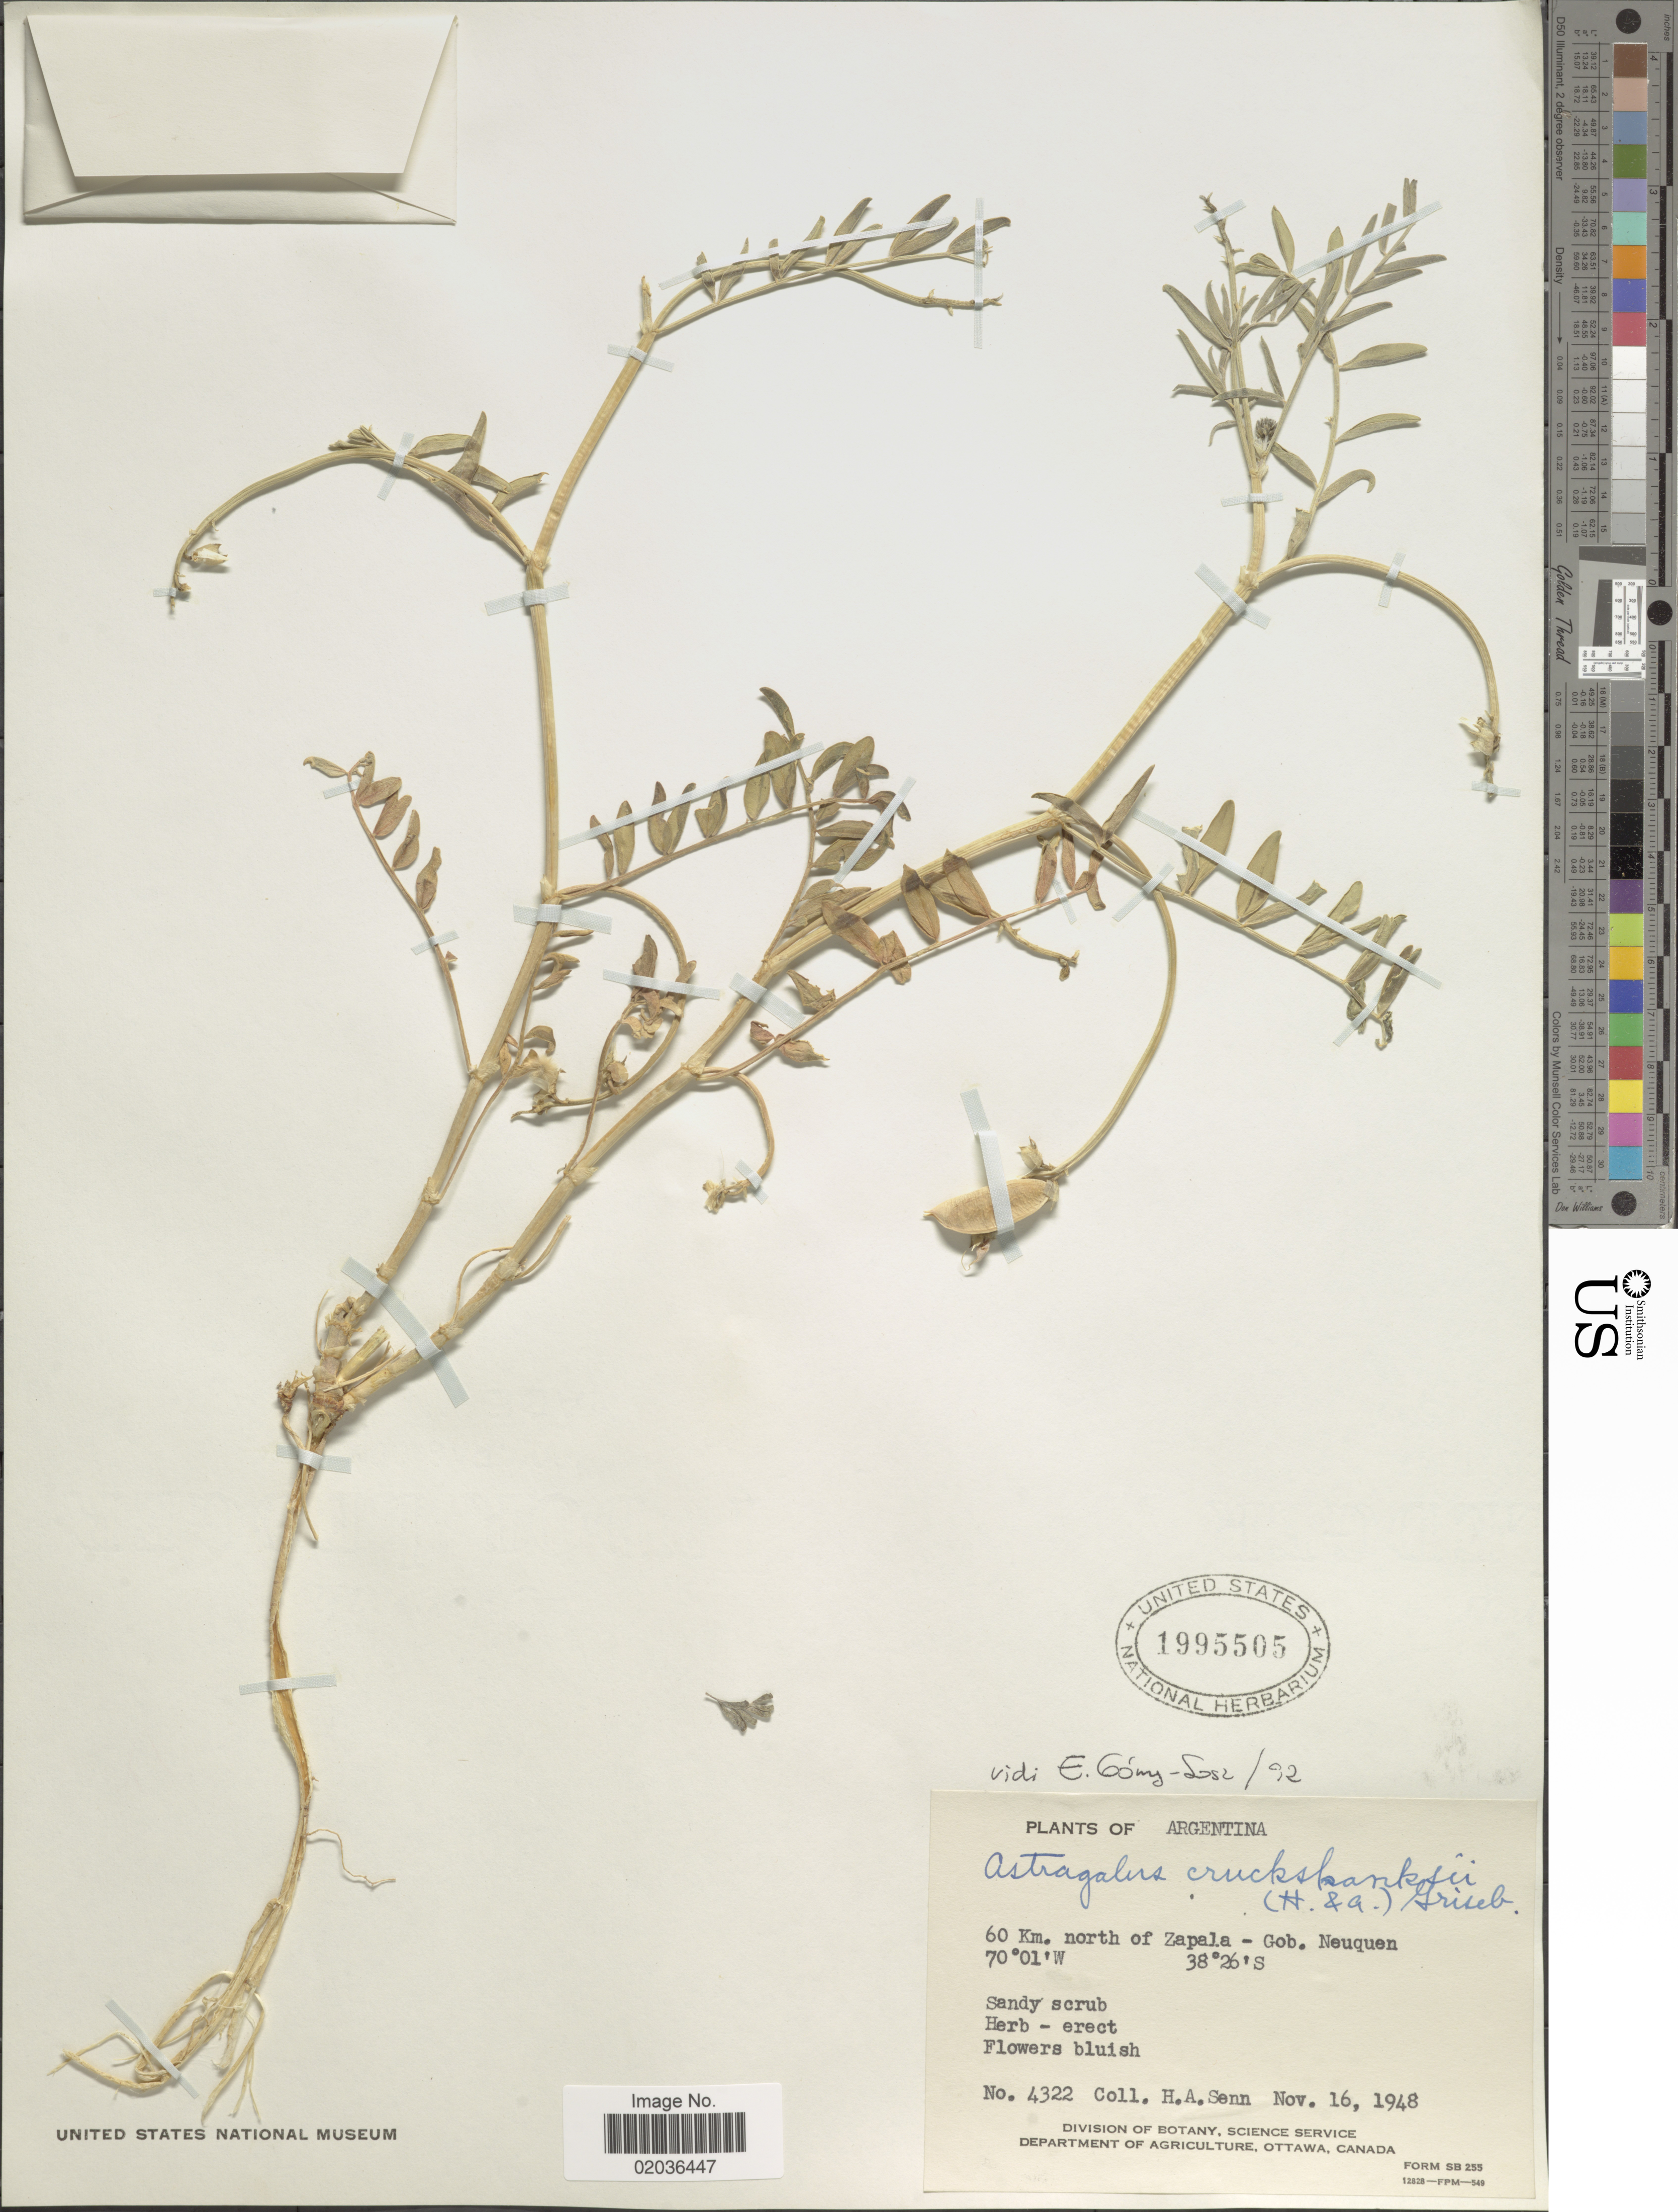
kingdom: Plantae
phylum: Tracheophyta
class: Magnoliopsida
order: Fabales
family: Fabaceae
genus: Astragalus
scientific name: Astragalus cruckshanksii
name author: (Hook. & Arn.) Griseb.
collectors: H. Senn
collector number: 4322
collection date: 1948-11-16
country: Argentina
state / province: Neuquen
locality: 60 Km. north of Zapala - Gob. Neuquen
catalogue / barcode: US 1995505